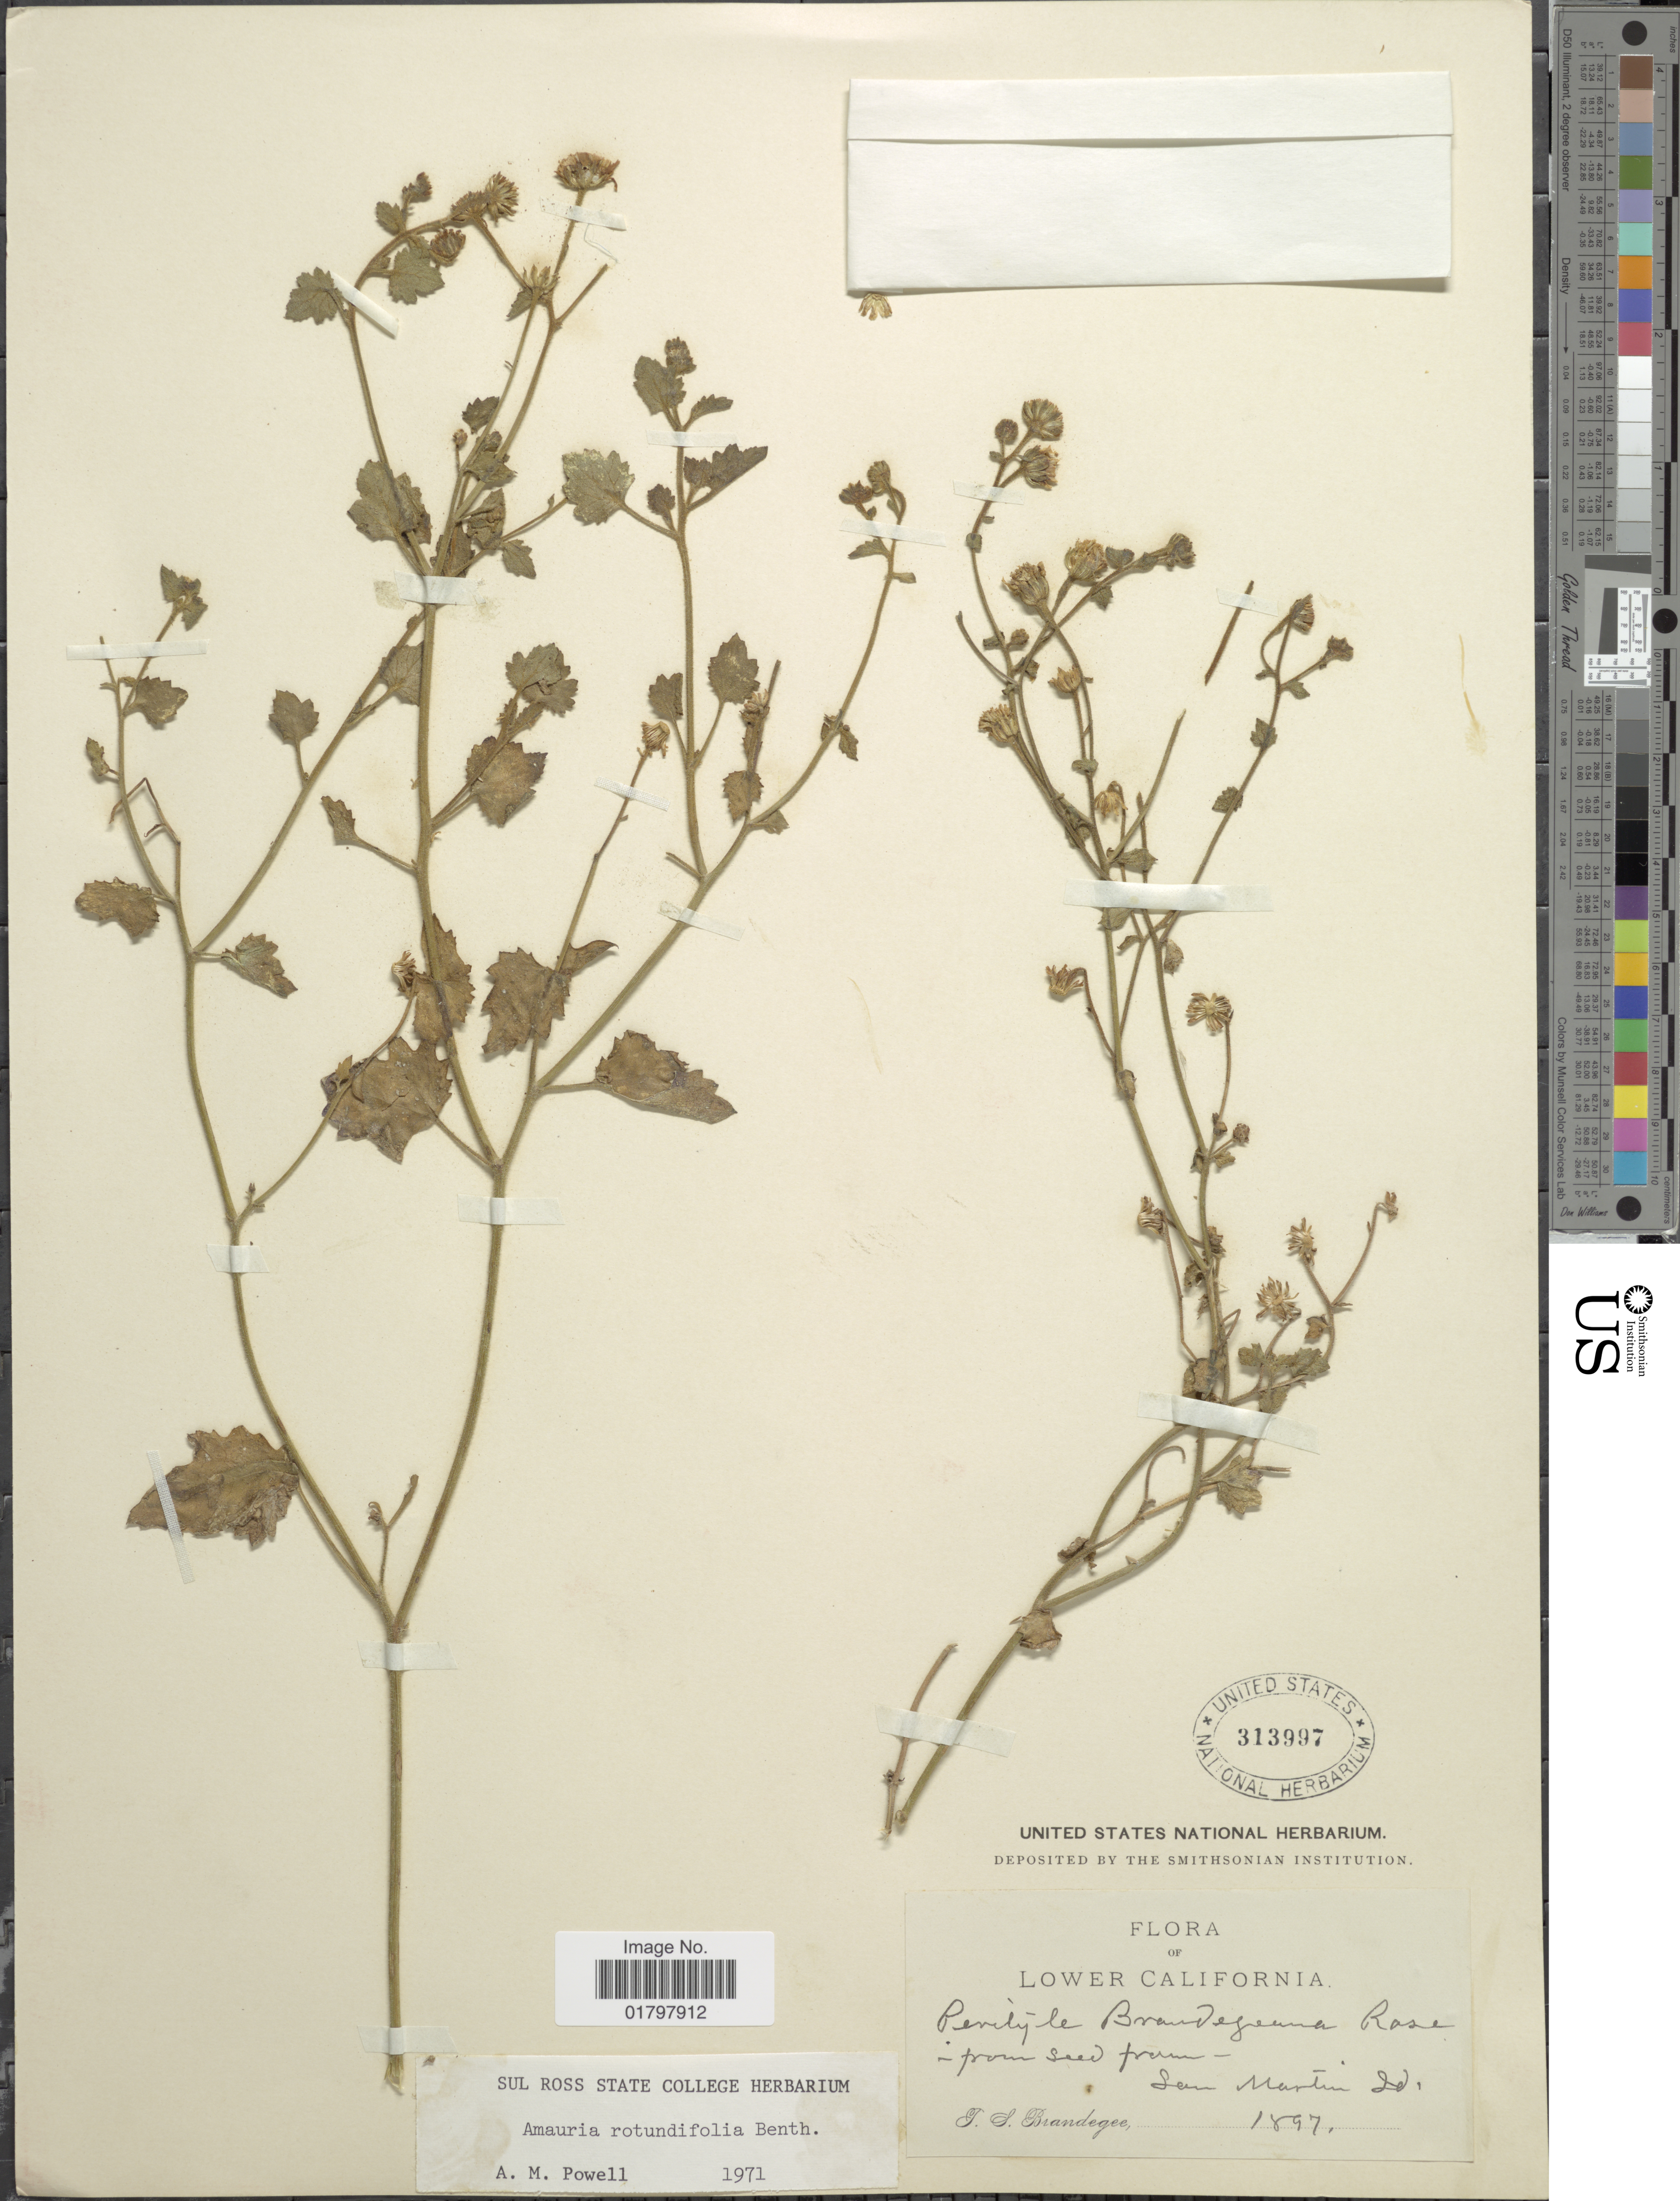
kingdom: Plantae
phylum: Tracheophyta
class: Magnoliopsida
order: Asterales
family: Asteraceae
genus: Amauria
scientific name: Amauria rotundifolia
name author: Benth.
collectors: T. S. Brandegee (herbarium)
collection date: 1897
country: Mexico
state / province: Baja California Sur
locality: Lower California. San Martin Id.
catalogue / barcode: US 313997